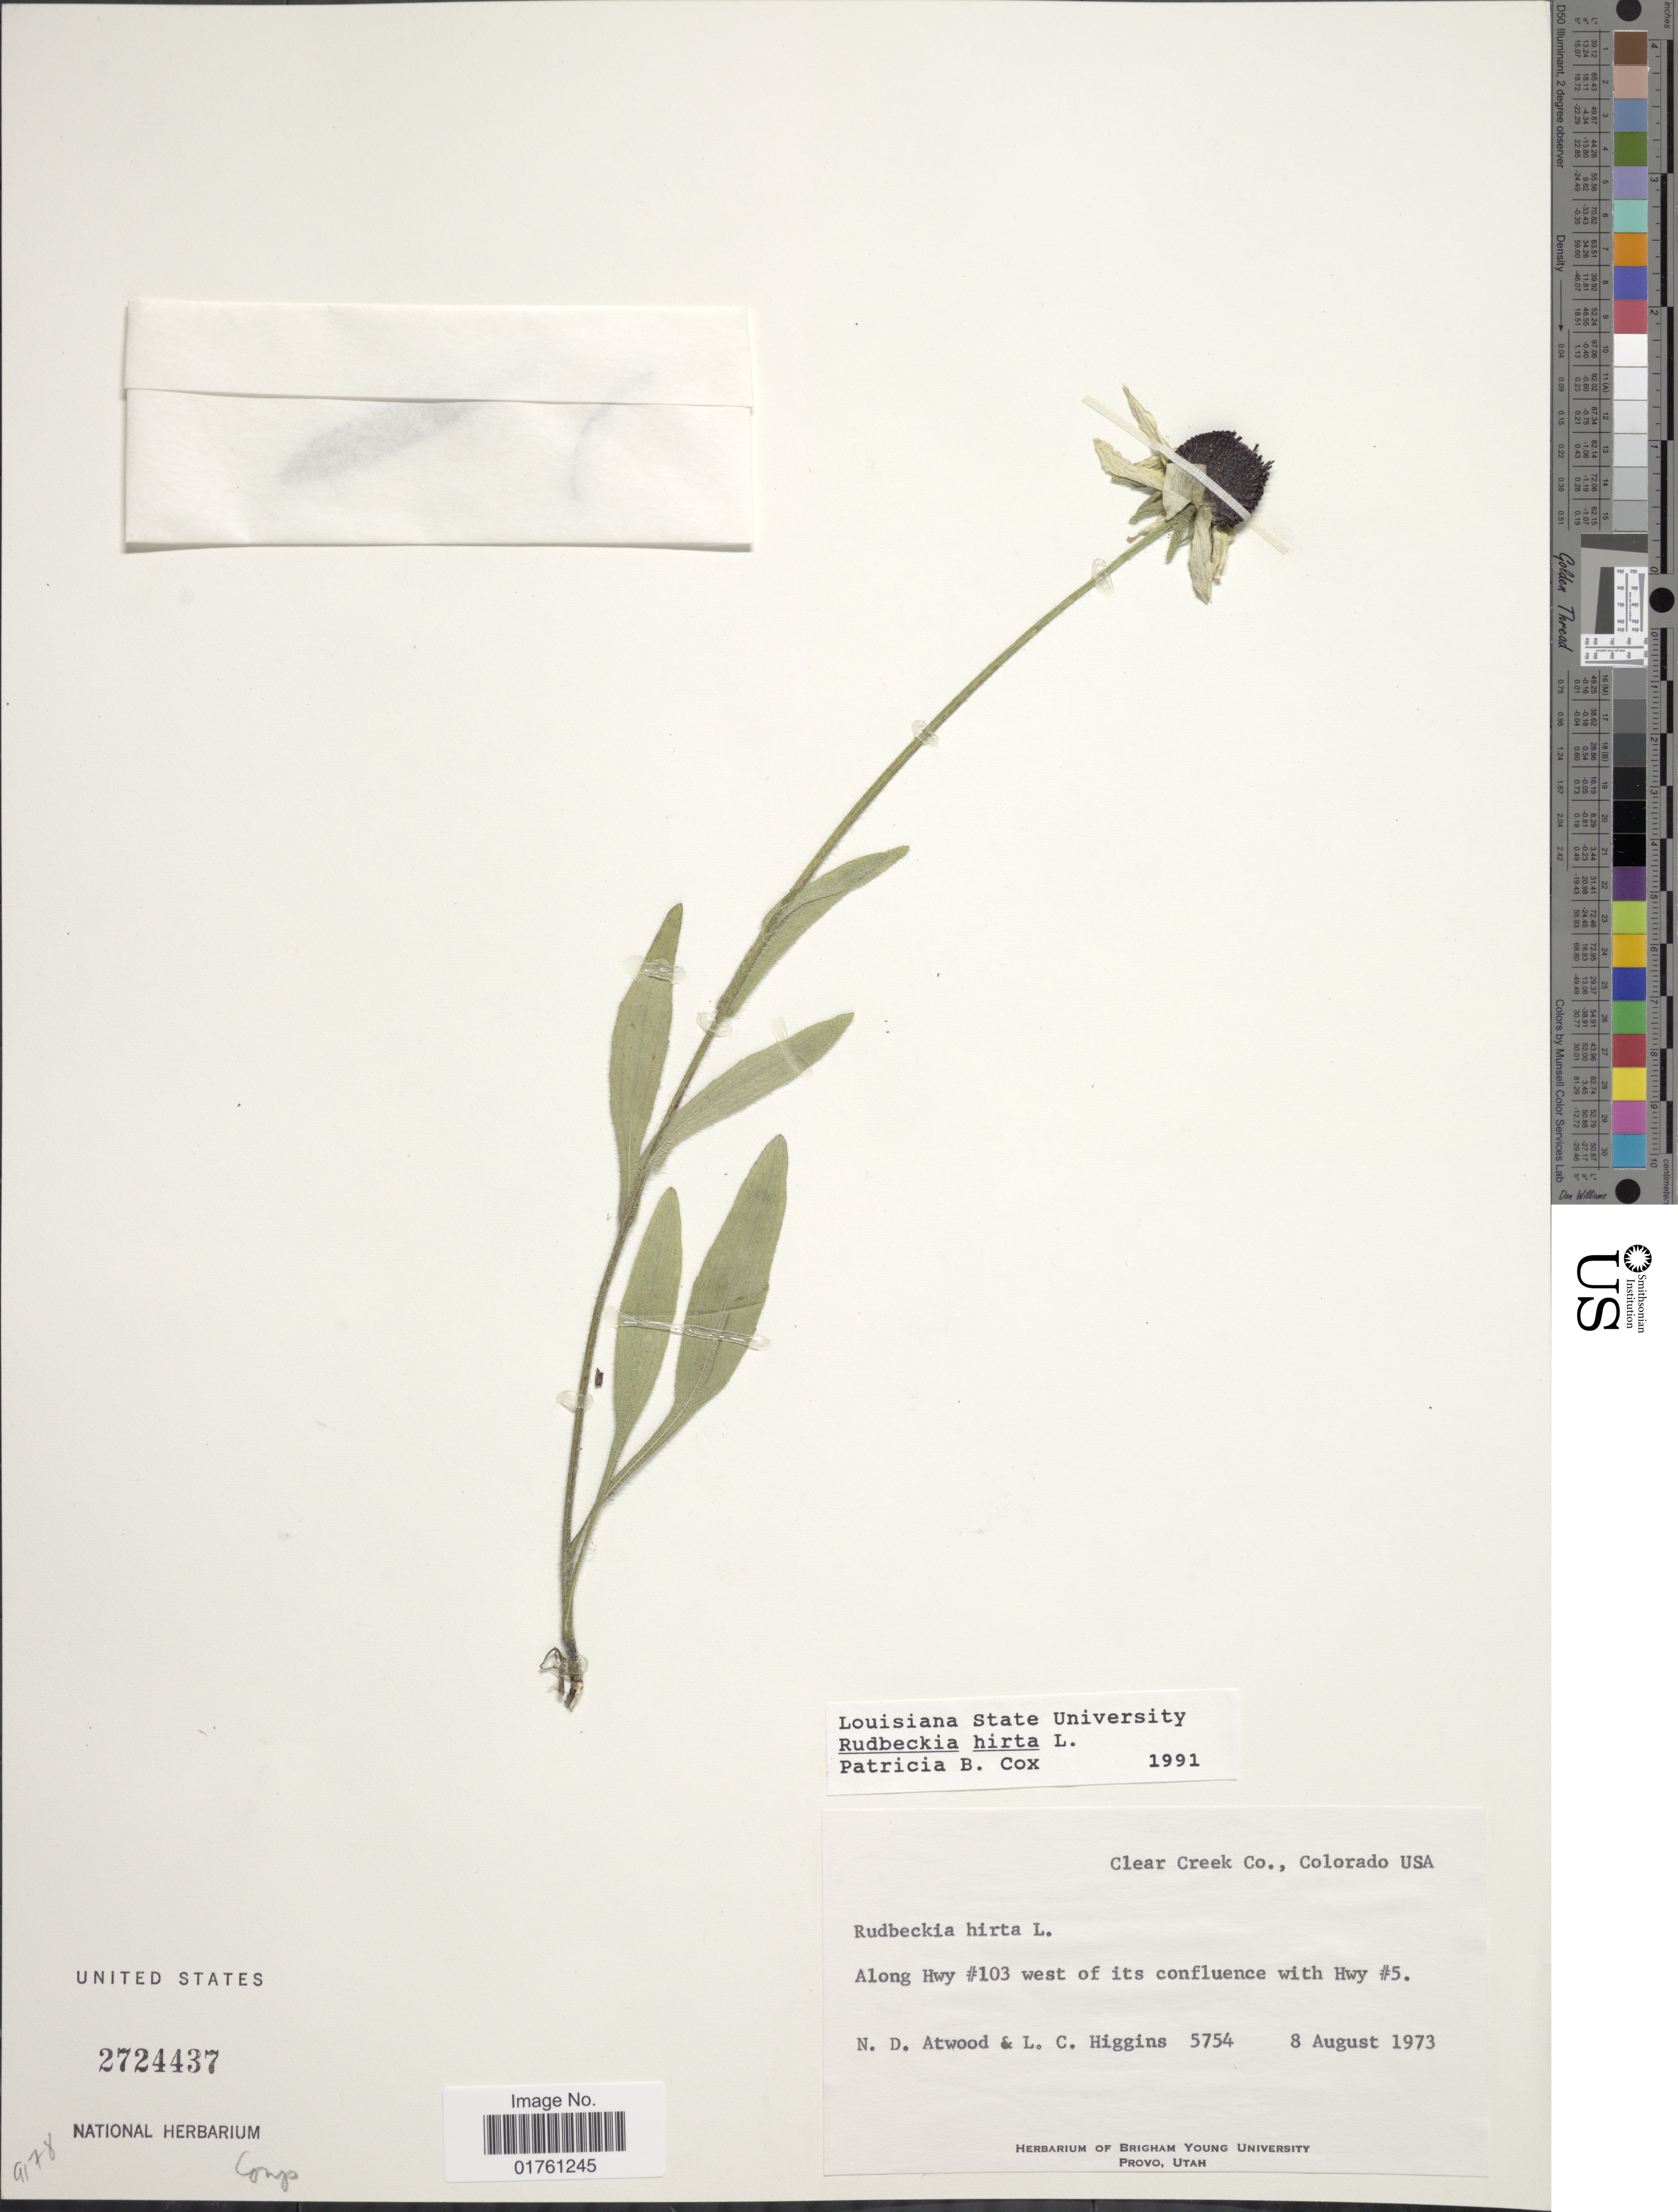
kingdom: Plantae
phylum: Tracheophyta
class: Magnoliopsida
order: Asterales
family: Asteraceae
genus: Rudbeckia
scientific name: Rudbeckia hirta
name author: L.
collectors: N. Atwood & L. Higgins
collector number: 5754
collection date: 1973-08-08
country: United States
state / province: Colorado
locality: Clear Creek Co., Along hwy # 103 west of its confluence with hwy # 5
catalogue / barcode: US 2724437